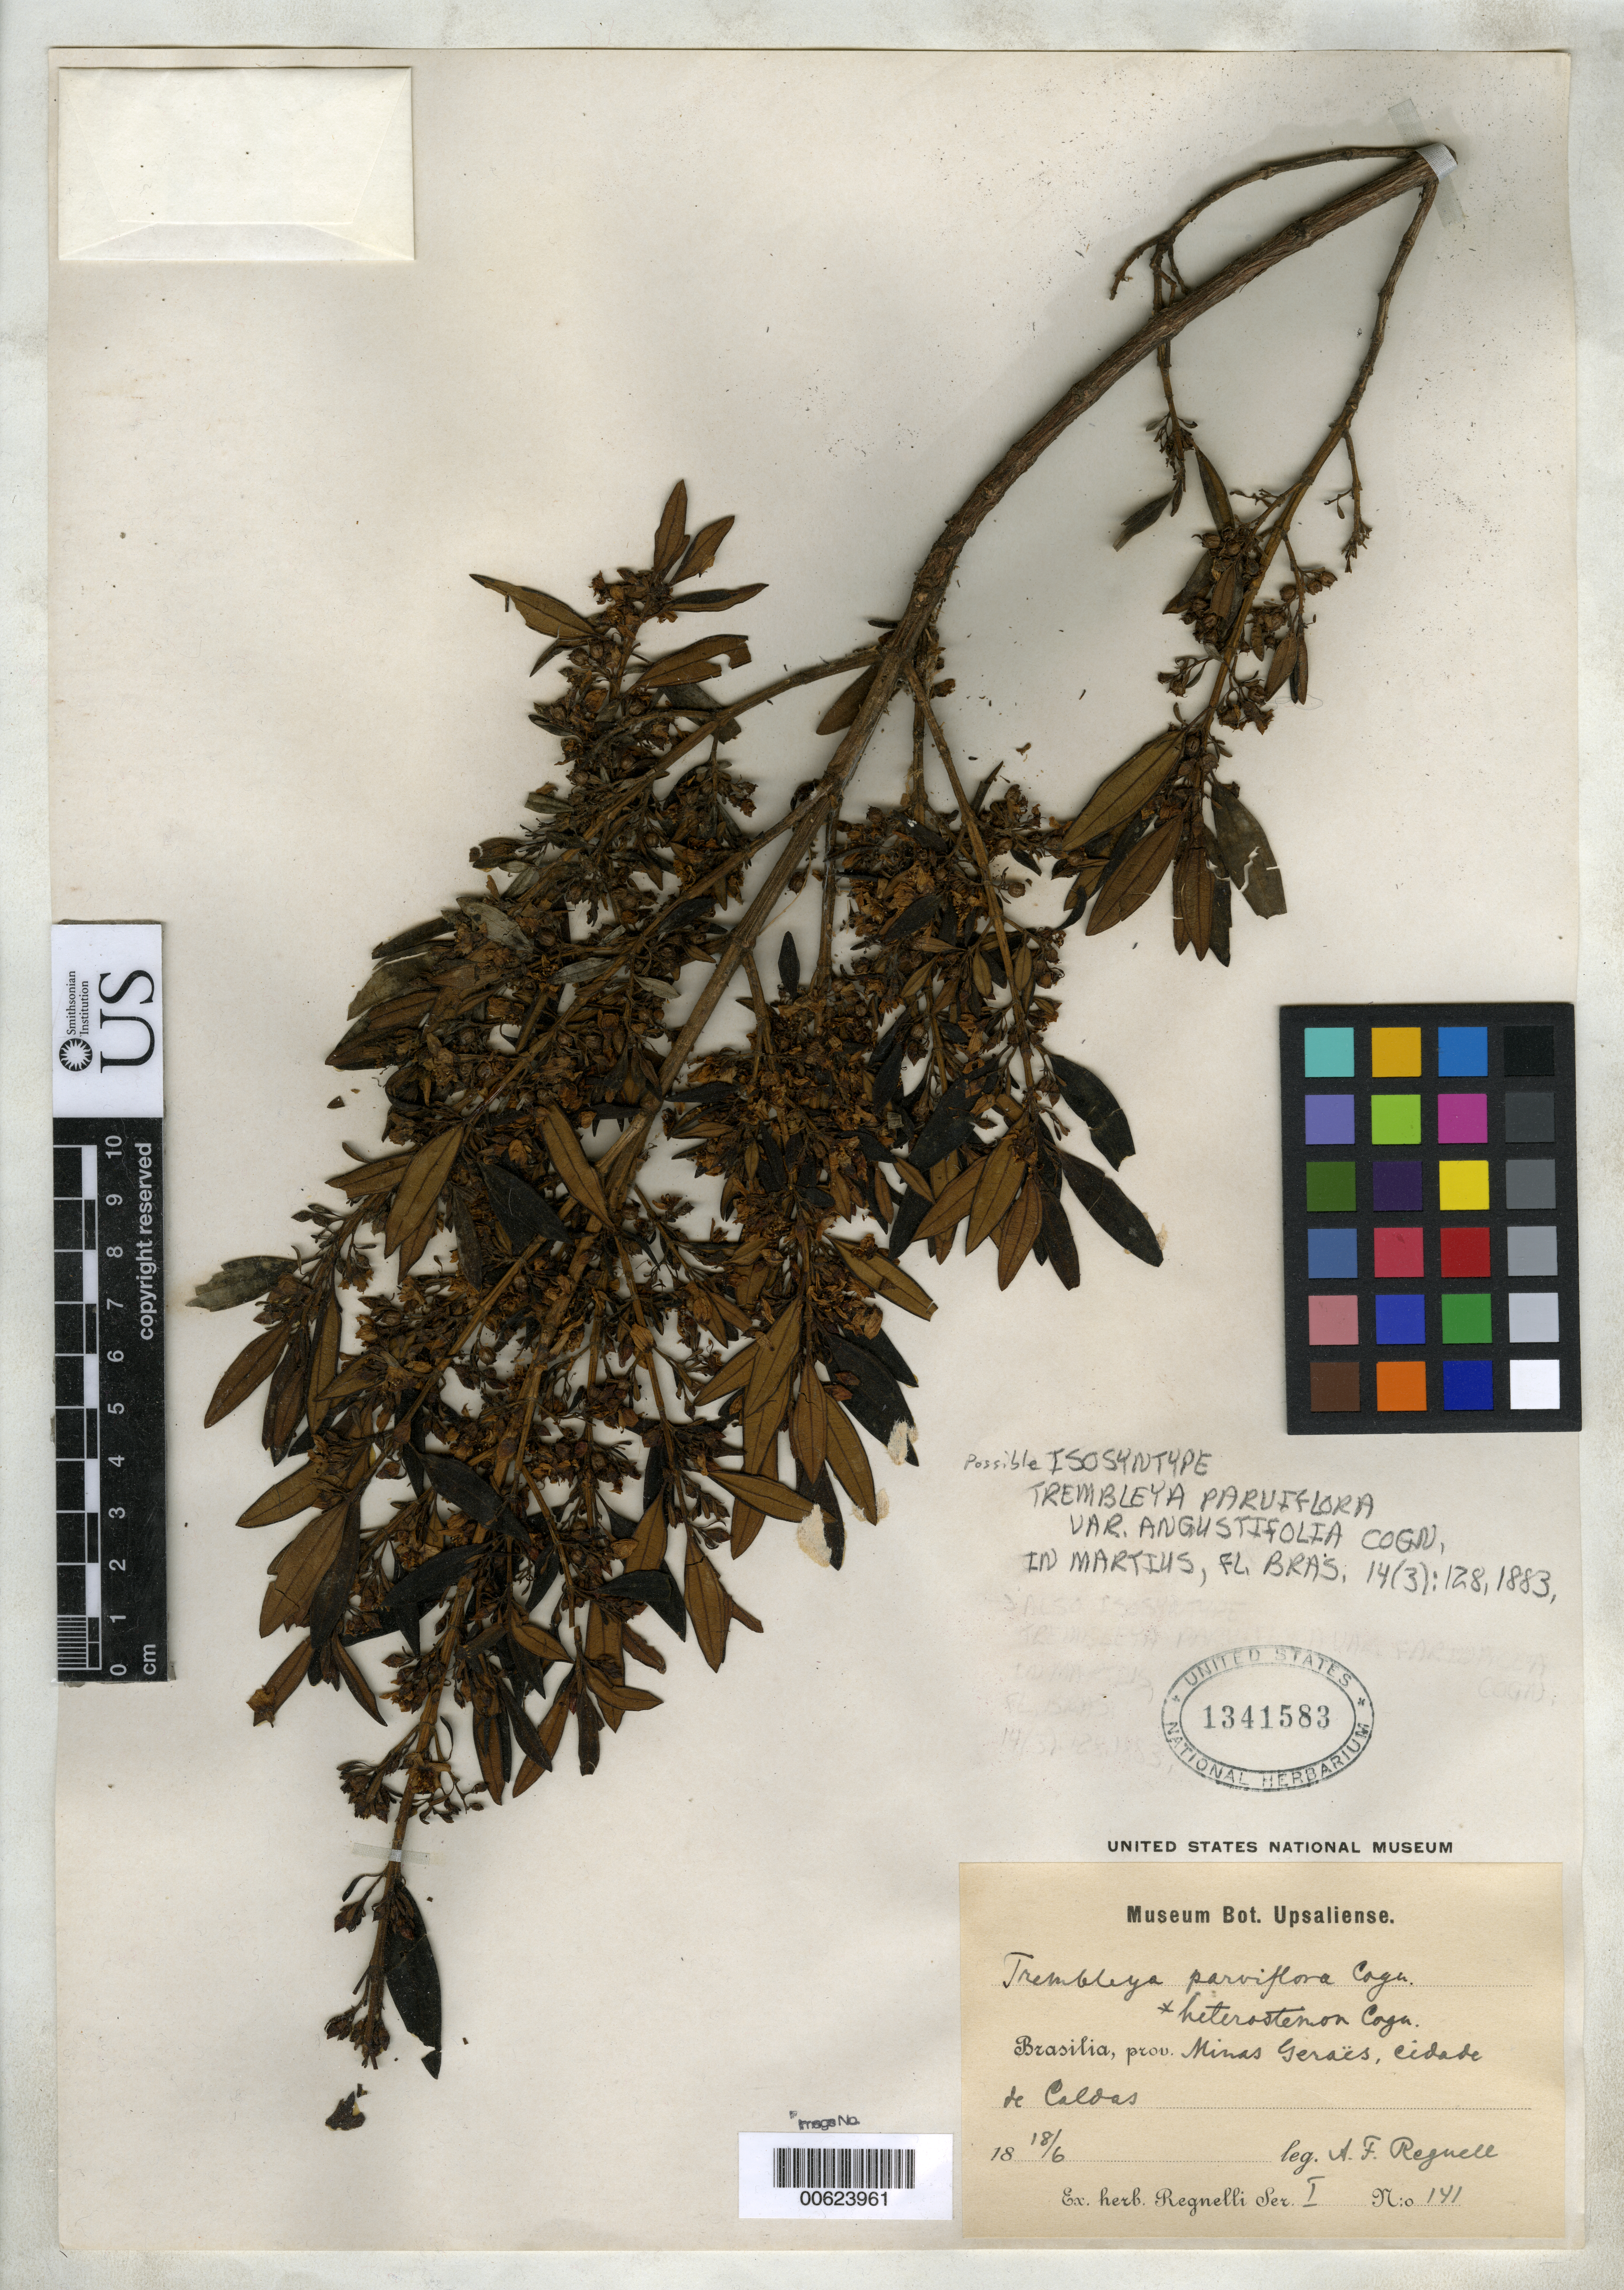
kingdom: Plantae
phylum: Tracheophyta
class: Magnoliopsida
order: Myrtales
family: Melastomataceae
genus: Trembleya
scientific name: Trembleya parviflora var. angustifolia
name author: Cogn. in Mart.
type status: Possible Isosyntype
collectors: A. F. Regnell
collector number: I 141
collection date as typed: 18 Jun 18--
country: Brazil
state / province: Minas Gerais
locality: Cidade de Caldas.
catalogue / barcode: US 1341583